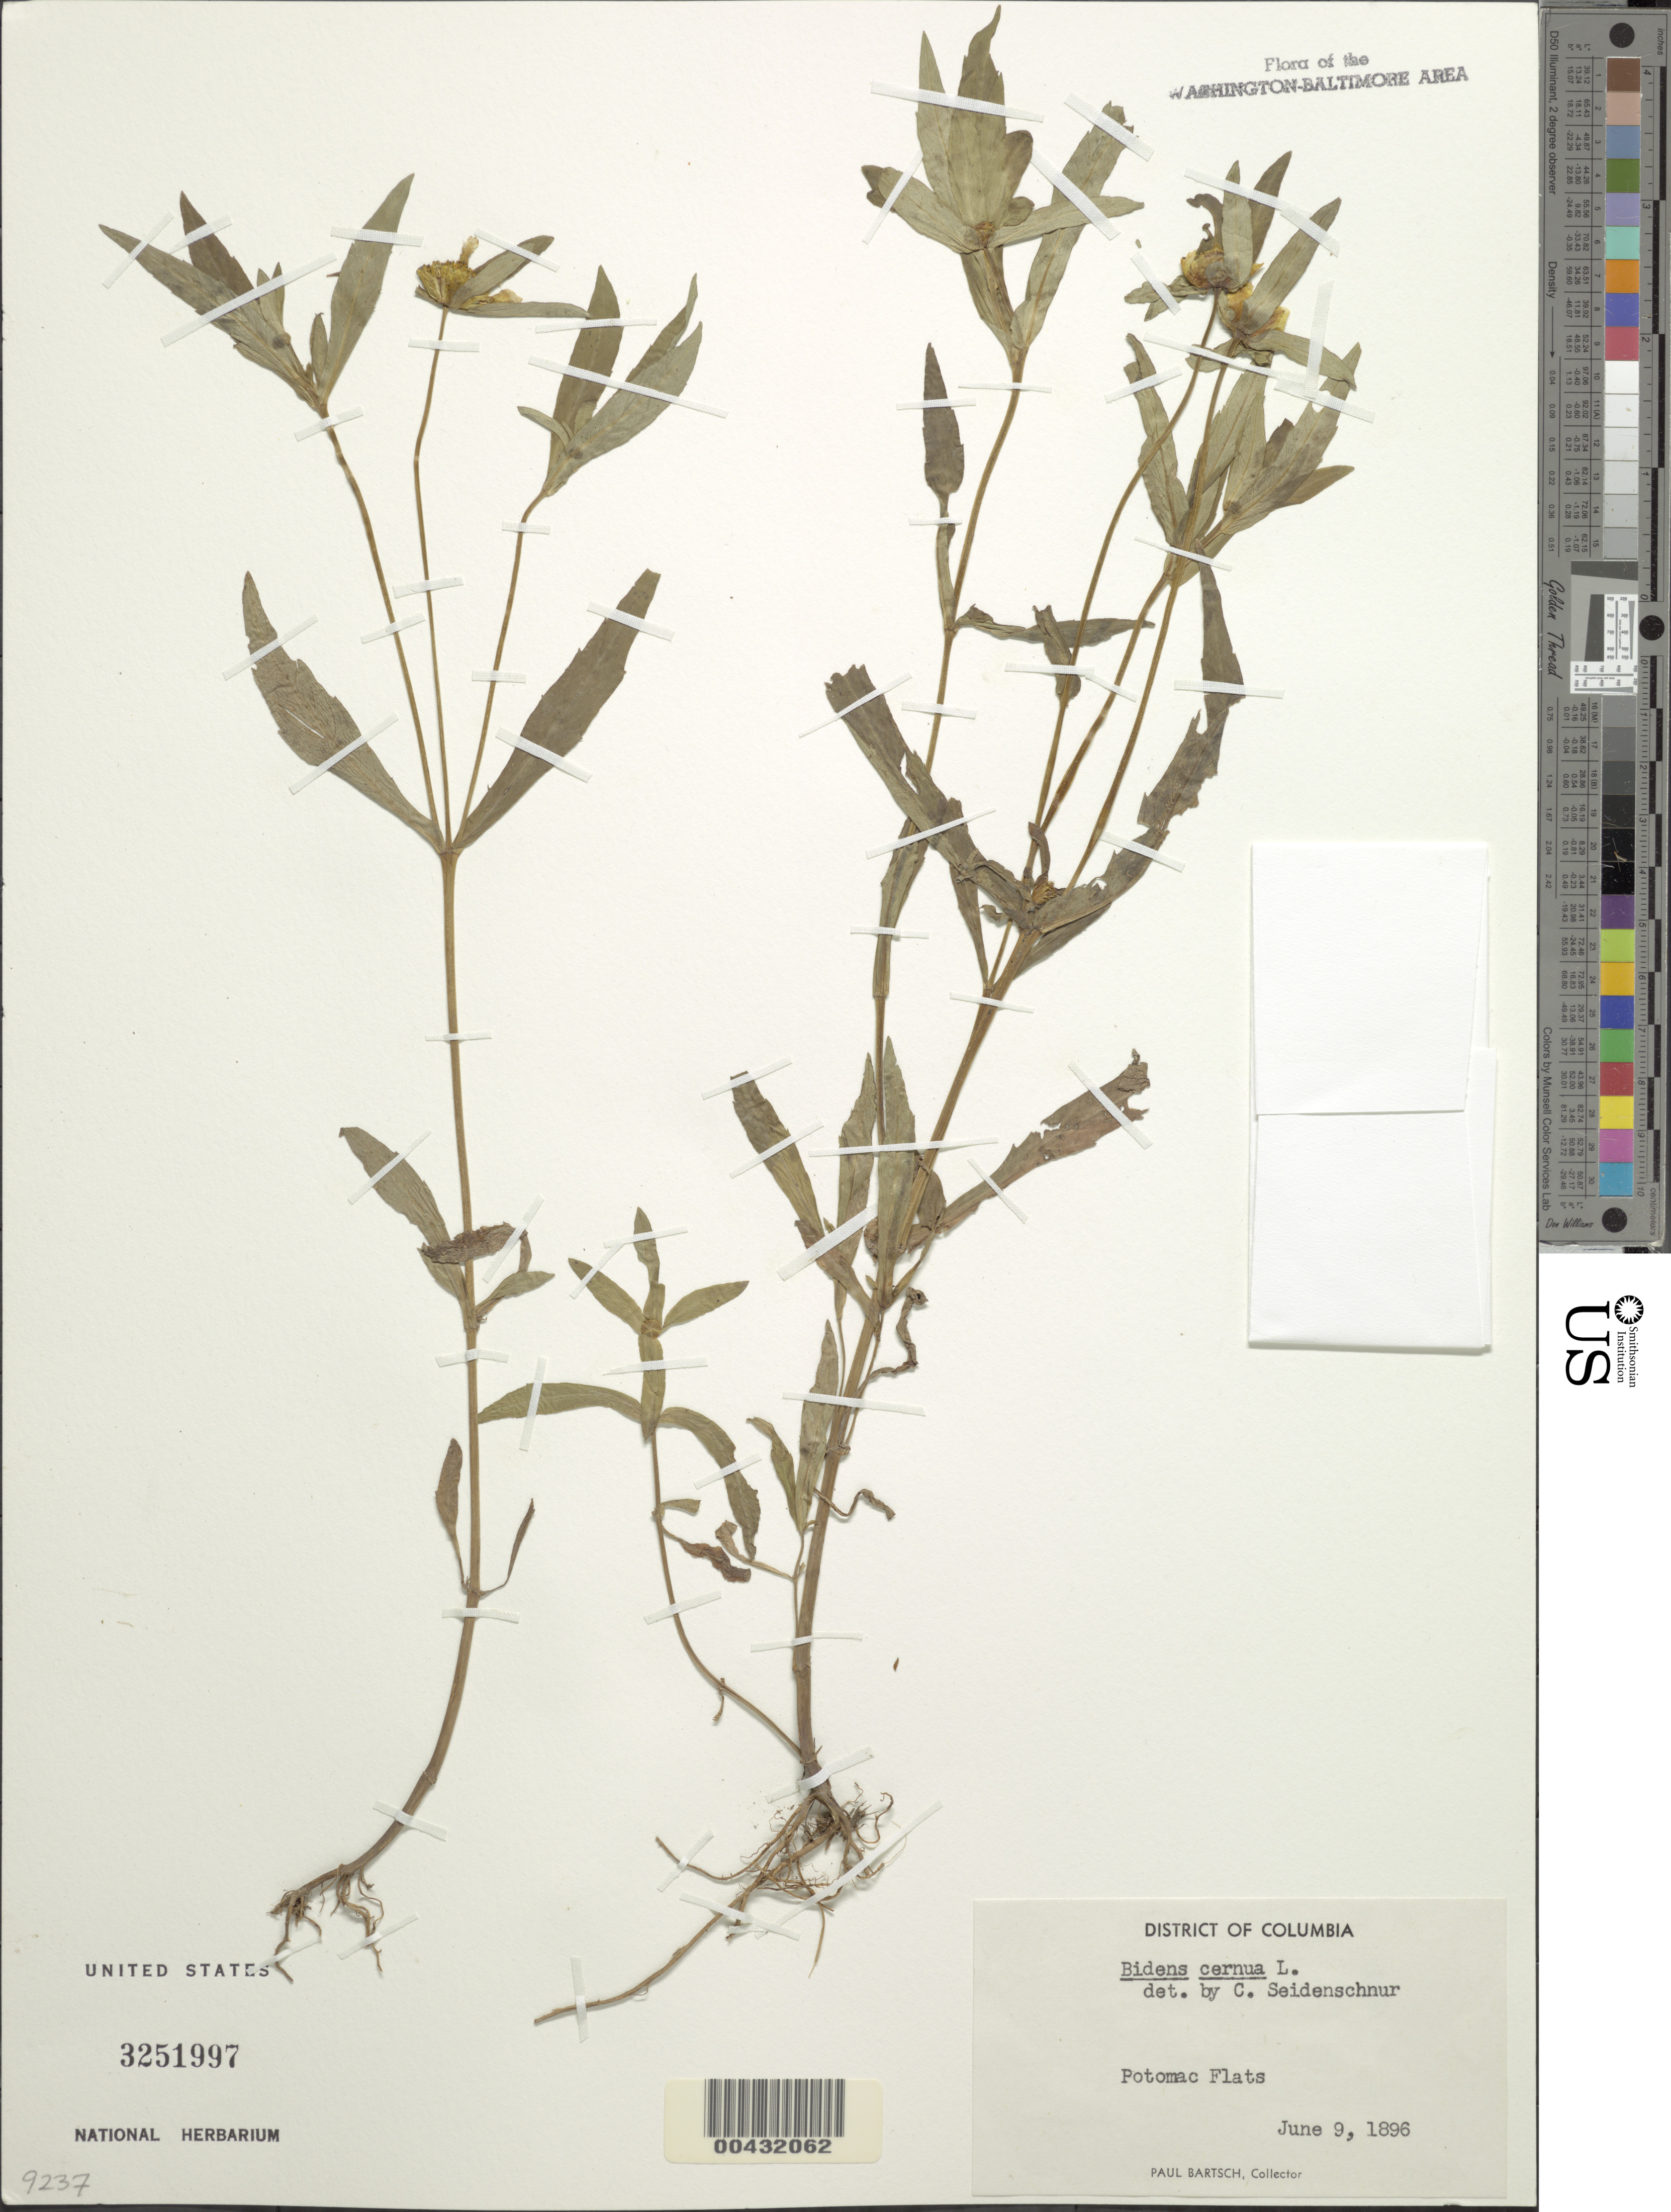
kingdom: Plantae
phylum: Tracheophyta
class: Magnoliopsida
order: Asterales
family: Asteraceae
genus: Bidens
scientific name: Bidens cernua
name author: L.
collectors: P. Bartsch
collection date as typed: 09 Jun 1896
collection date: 1896-06-09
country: United States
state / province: District of Columbia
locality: Potomac flats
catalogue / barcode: US 3251997